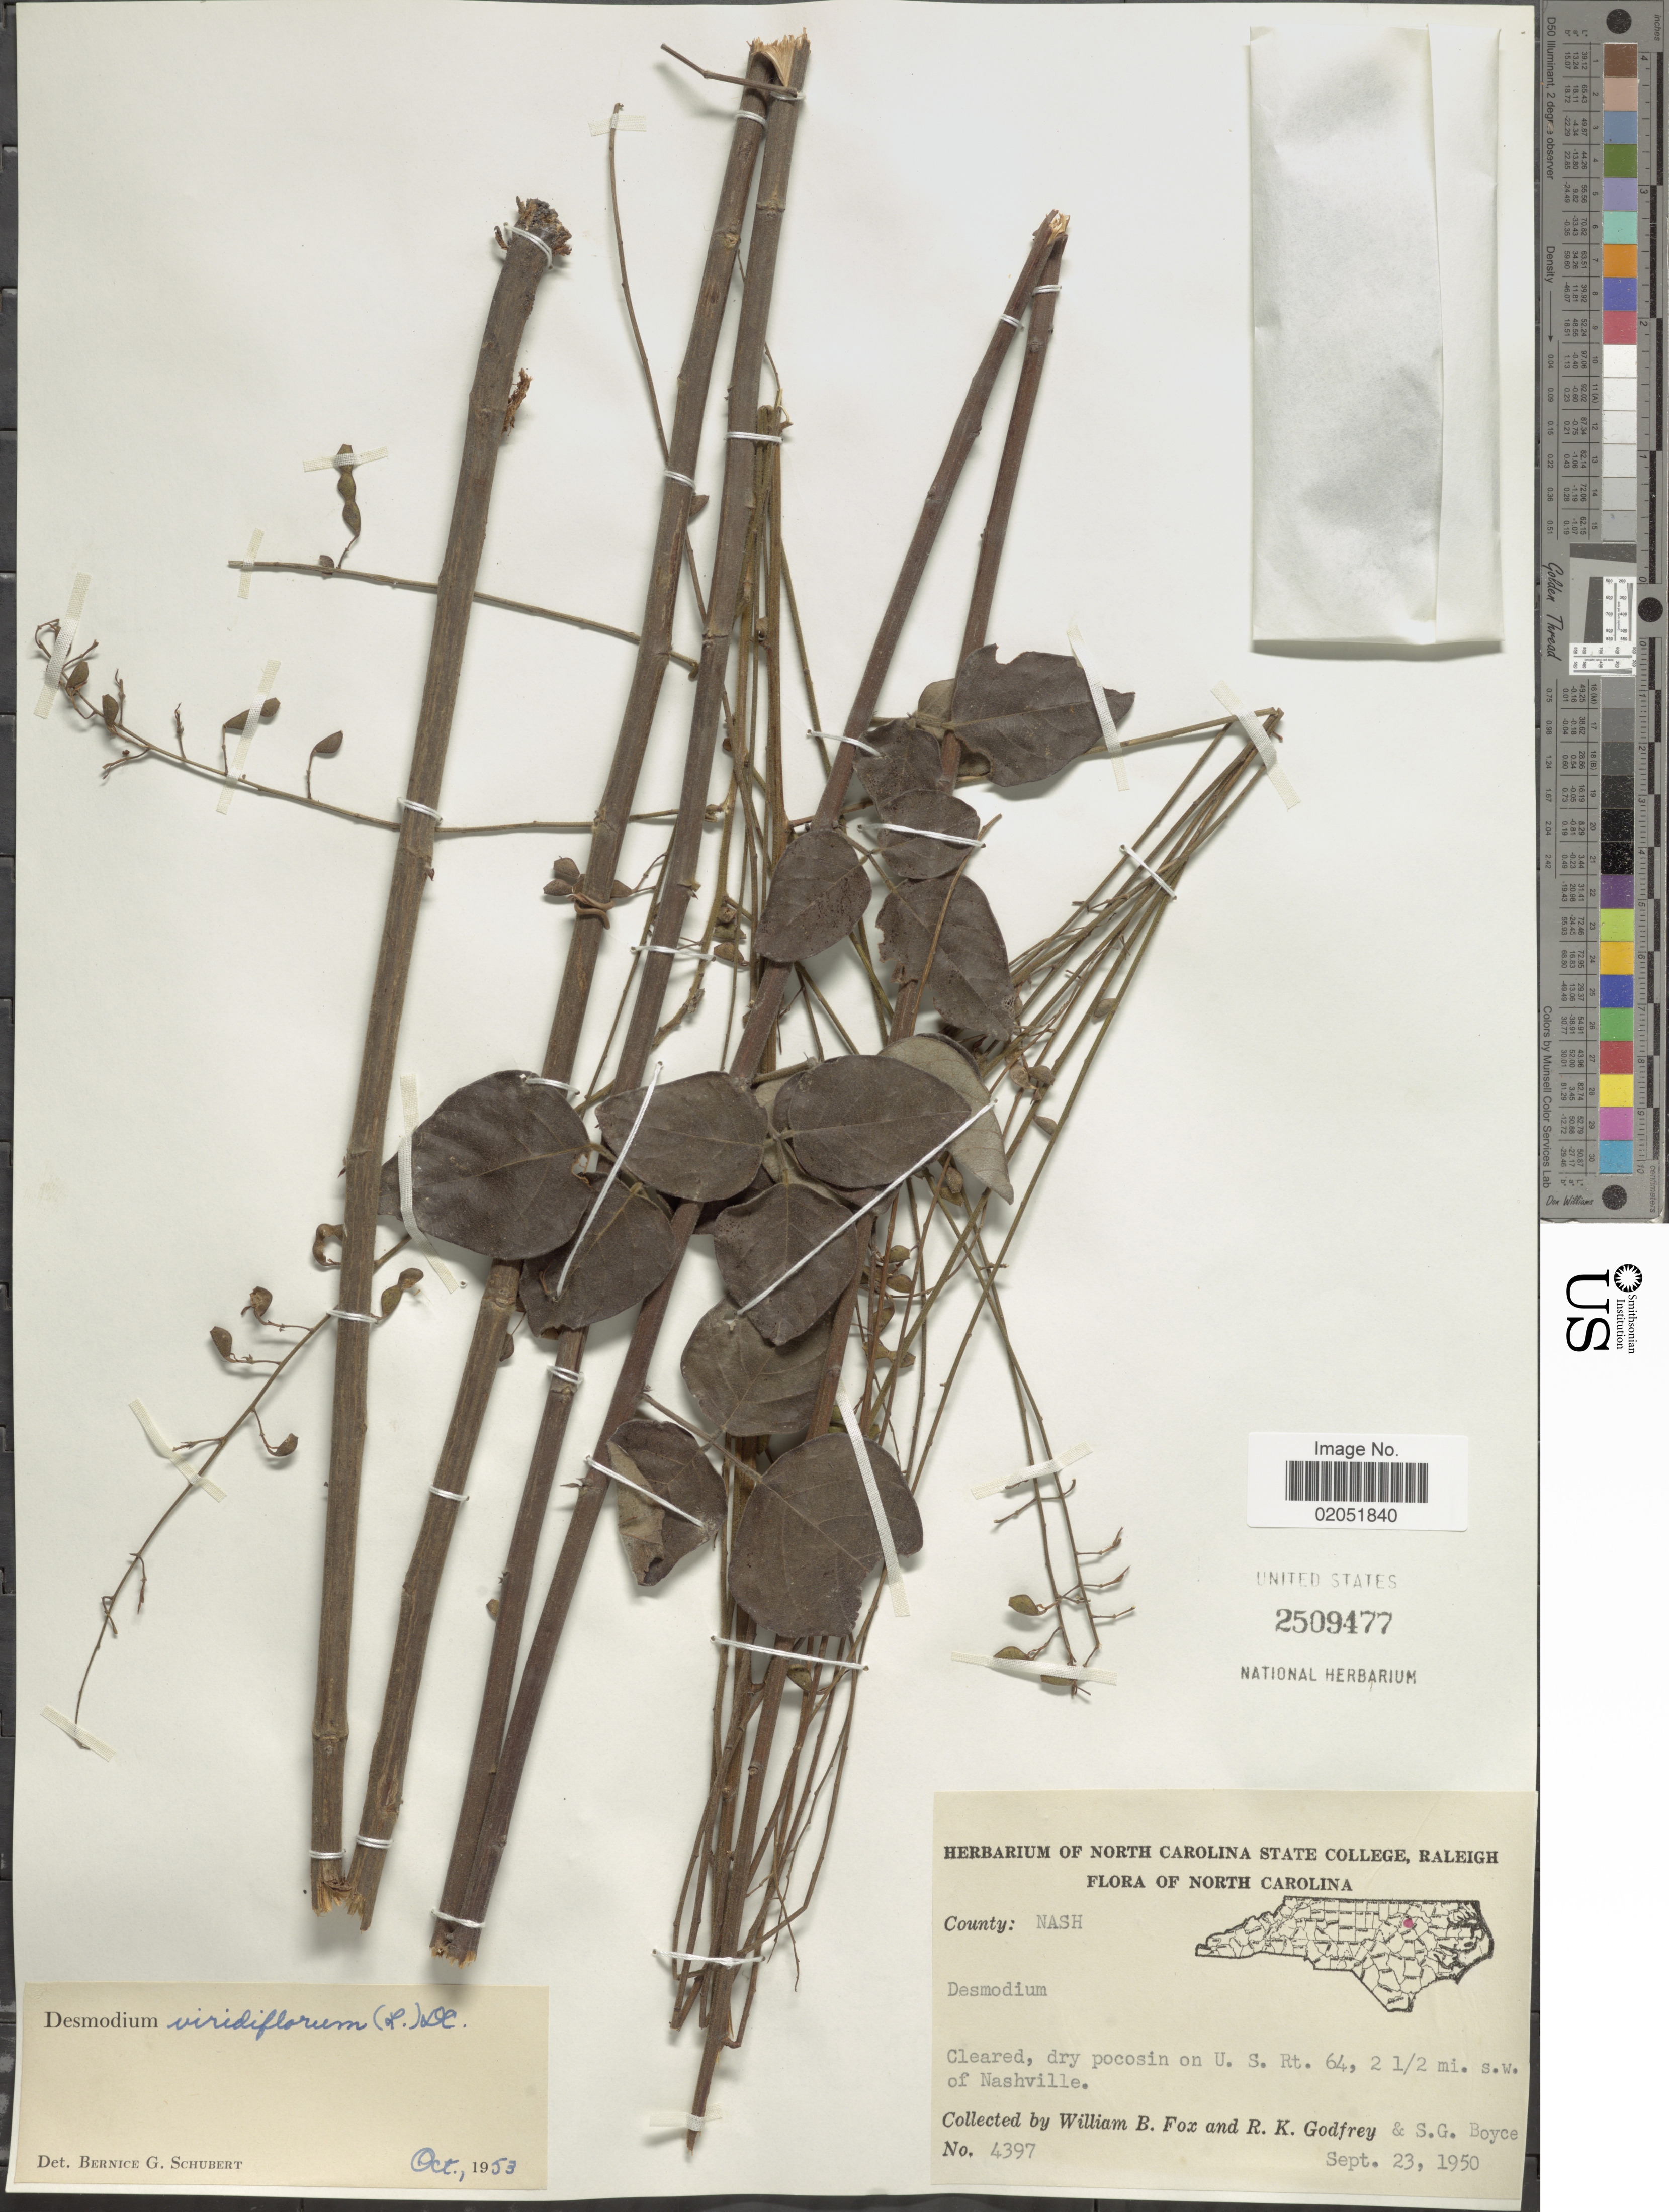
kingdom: Plantae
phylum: Tracheophyta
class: Magnoliopsida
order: Fabales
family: Fabaceae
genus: Desmodium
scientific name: Desmodium viridiflorum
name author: (L.) DC.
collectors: W. B. Fox, R. K. Godfrey & S. Boyce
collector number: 4397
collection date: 1950-09-23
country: United States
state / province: North Carolina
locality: North Carolina, County: Nash, Cleared, dry pocosin on U.S. Rt.64, 2 1/2 mi. S.W. of Nashville.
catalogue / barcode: US 2509477